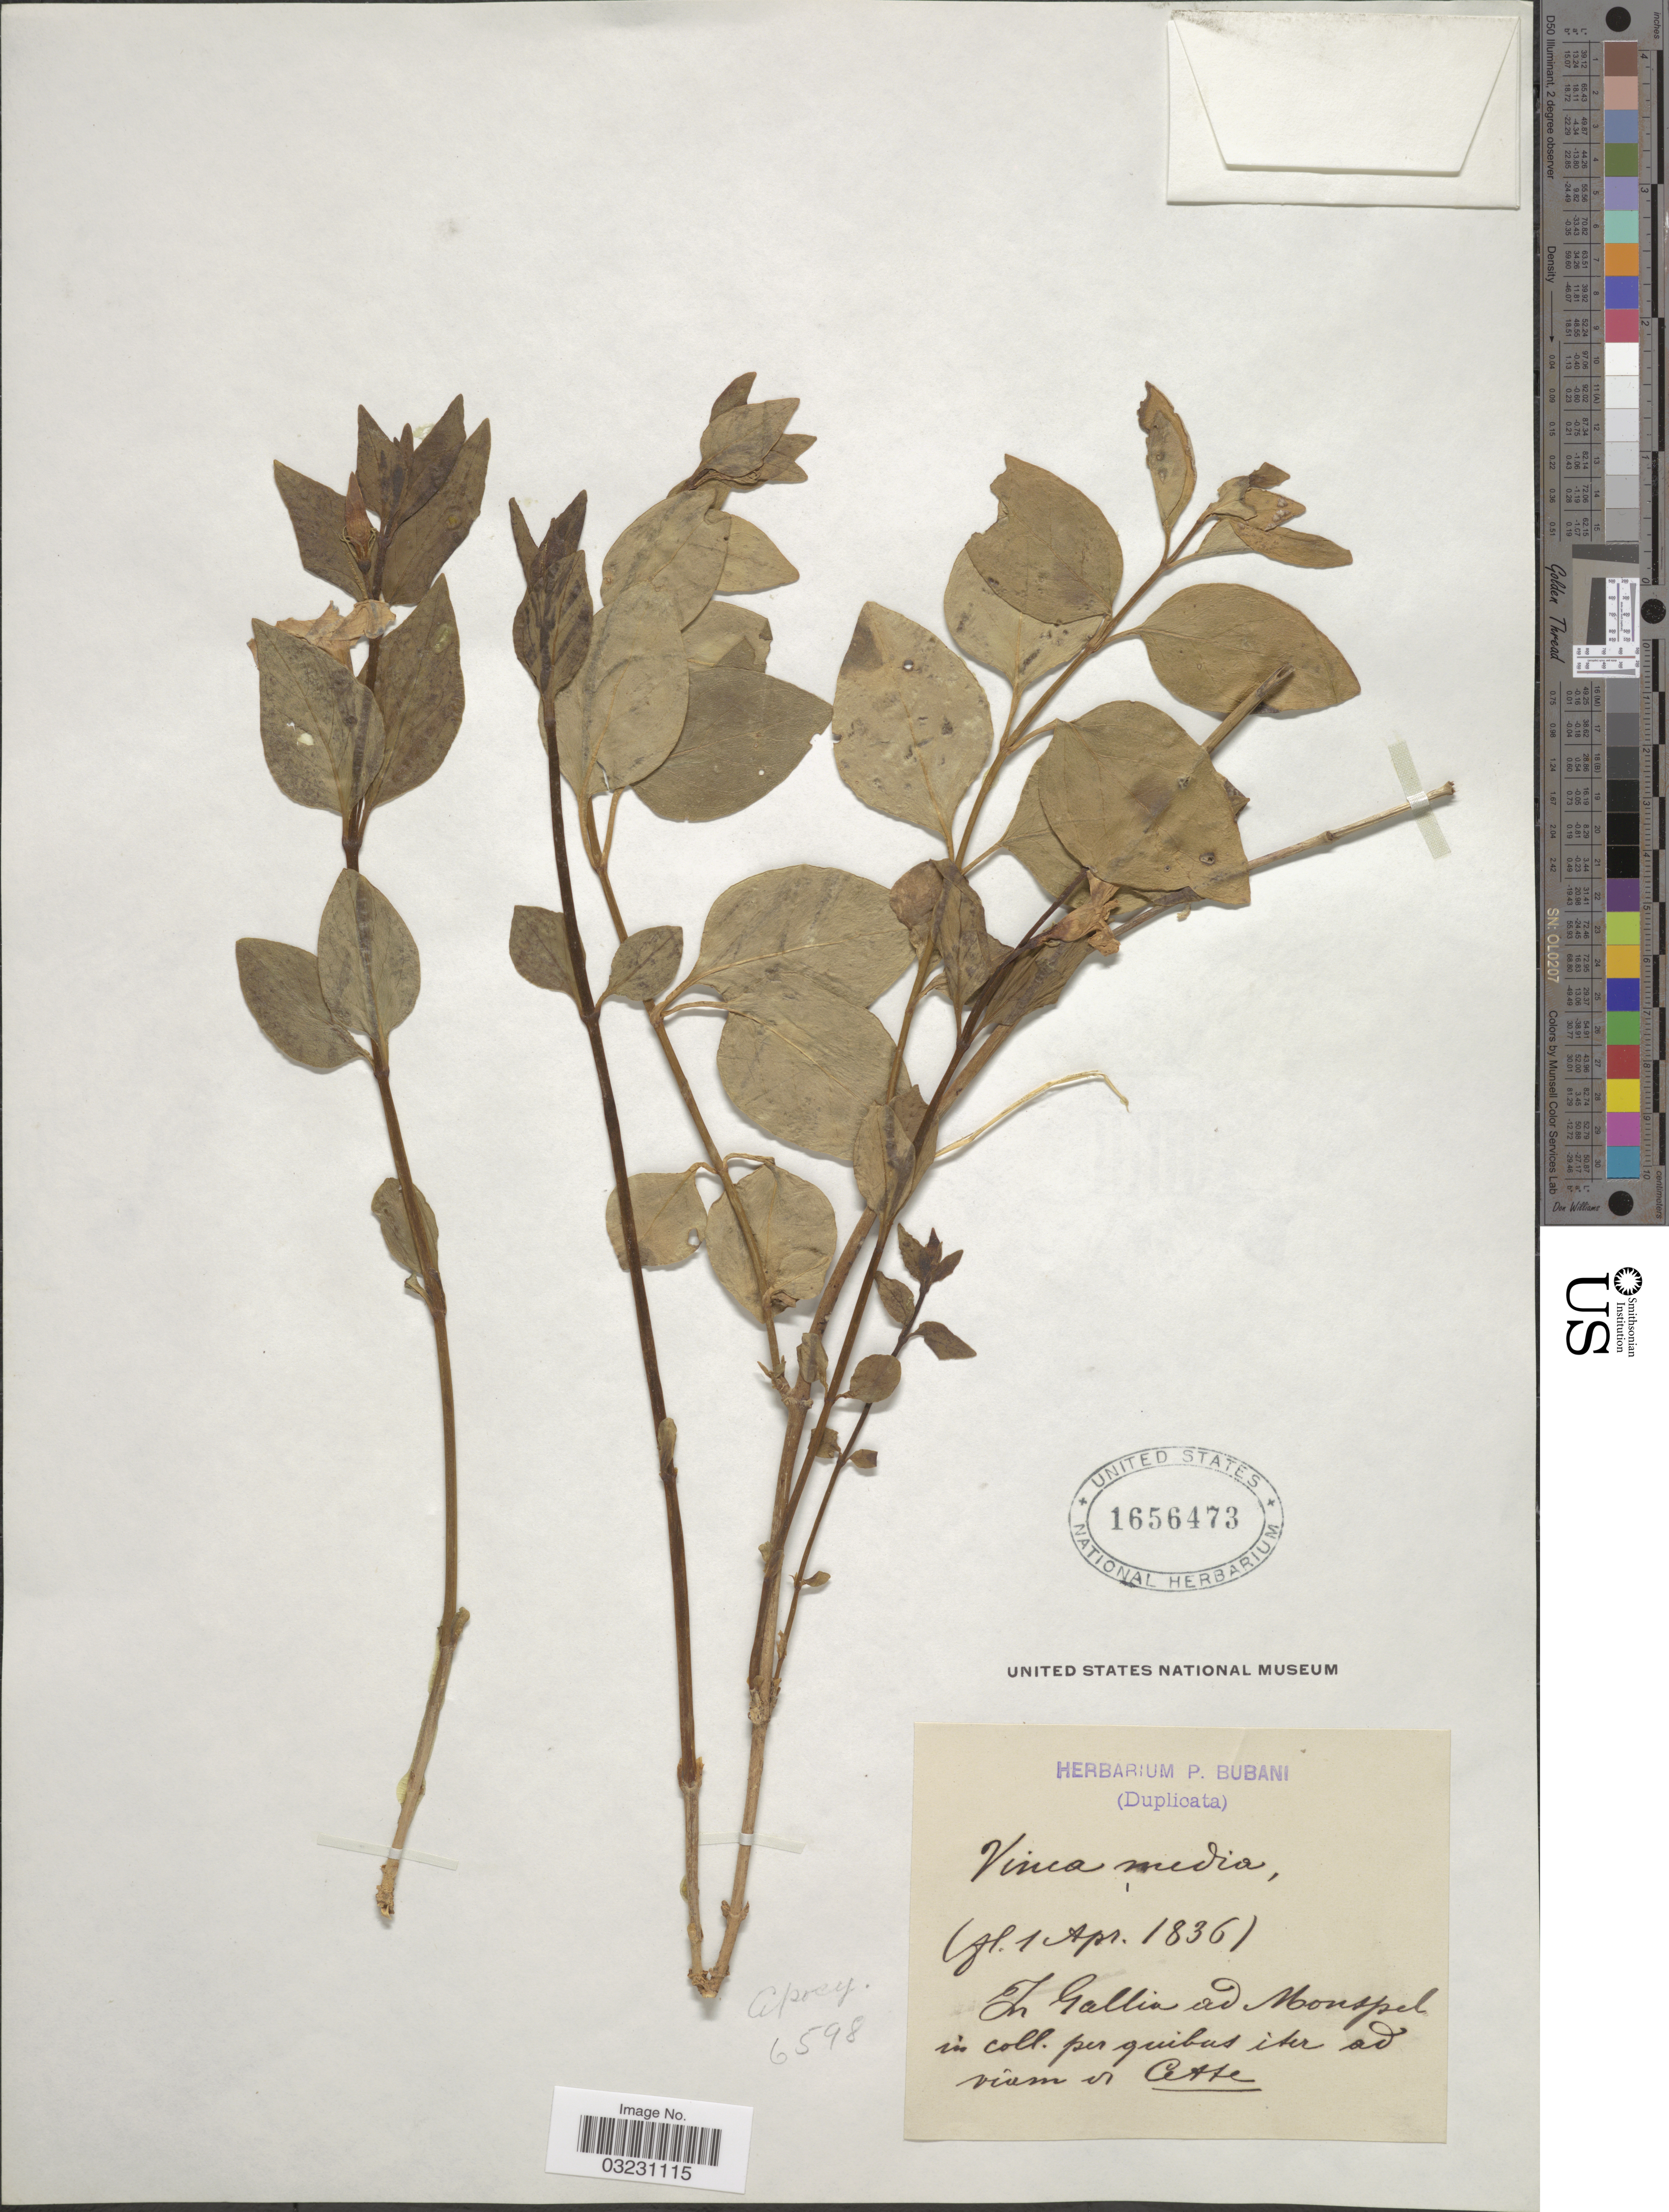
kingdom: Plantae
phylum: Tracheophyta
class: Magnoliopsida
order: Gentianales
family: Apocynaceae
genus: Vinca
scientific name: Vinca media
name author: Hoffmanns. & Link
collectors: ex herb. P. Bubani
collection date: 1836-04-01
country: France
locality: In Gallia ad Montpel in coll. per quibus iter ad viam di Cette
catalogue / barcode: US 1656473